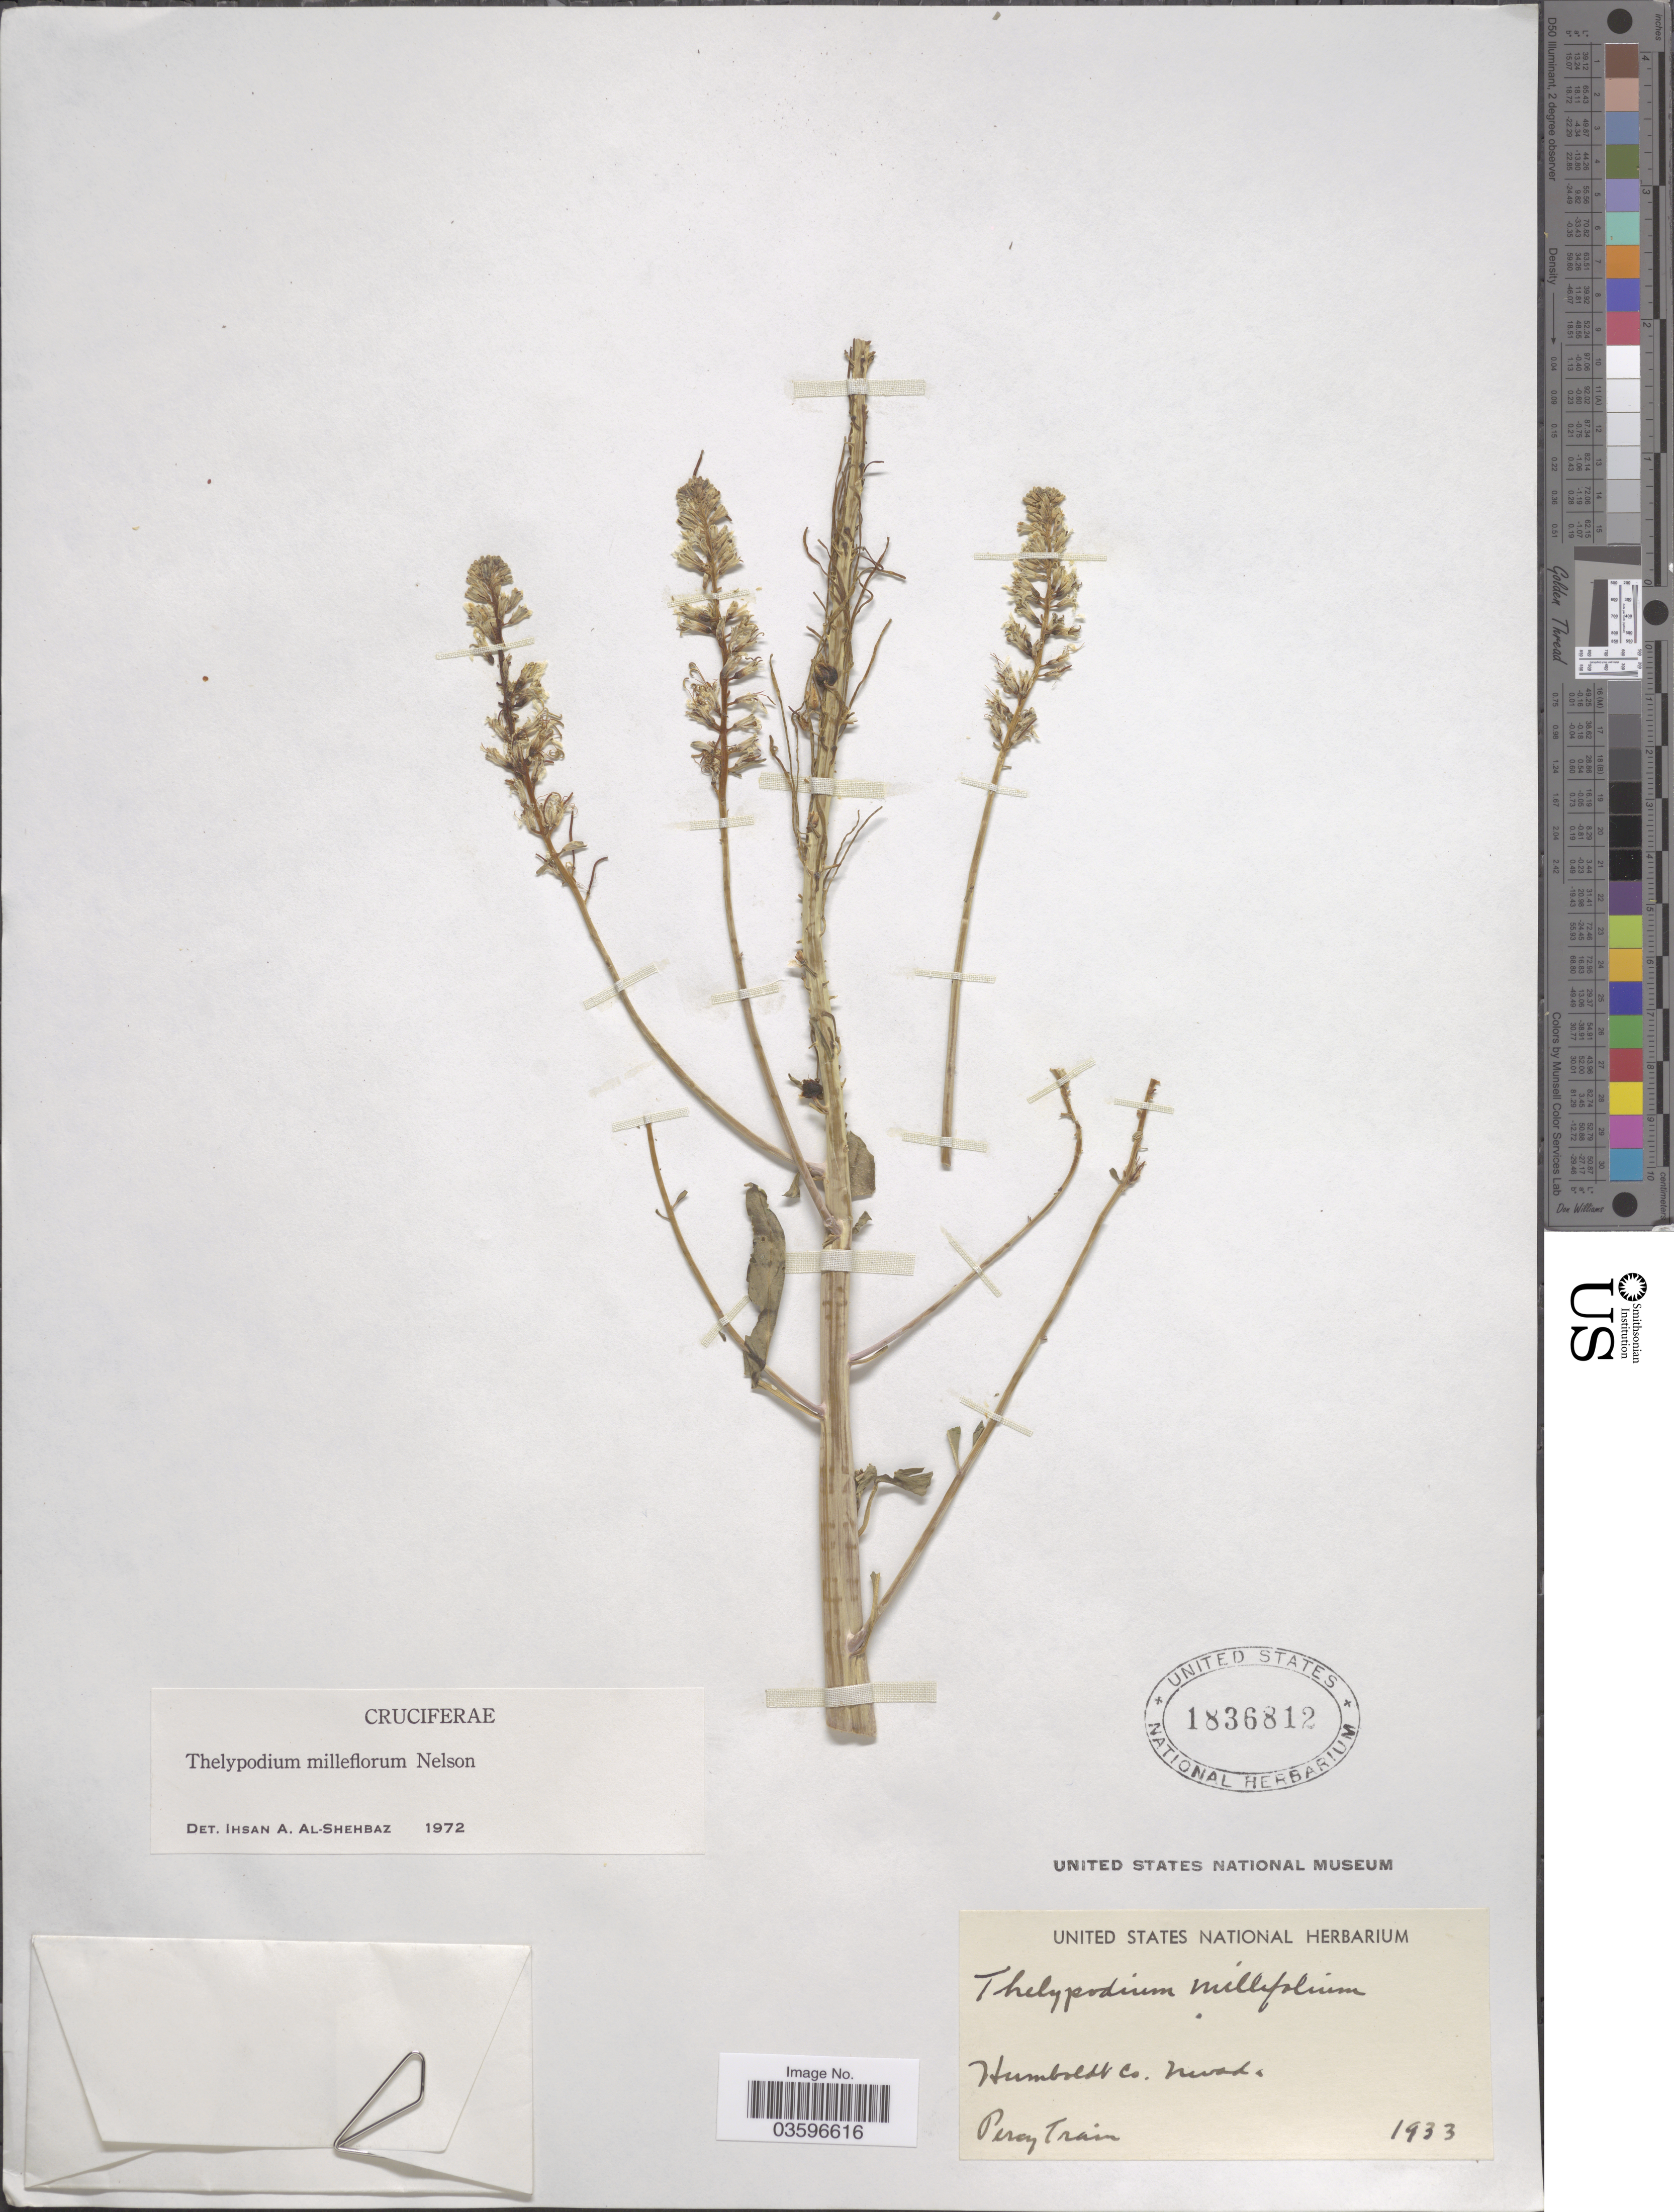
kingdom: Plantae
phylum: Tracheophyta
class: Magnoliopsida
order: Brassicales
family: Brassicaceae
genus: Thelypodium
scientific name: Thelypodium milleflorum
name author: A. Nelson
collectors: P. Train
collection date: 1933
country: United States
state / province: Nevada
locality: Humboldt Co.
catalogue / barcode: US 1836812